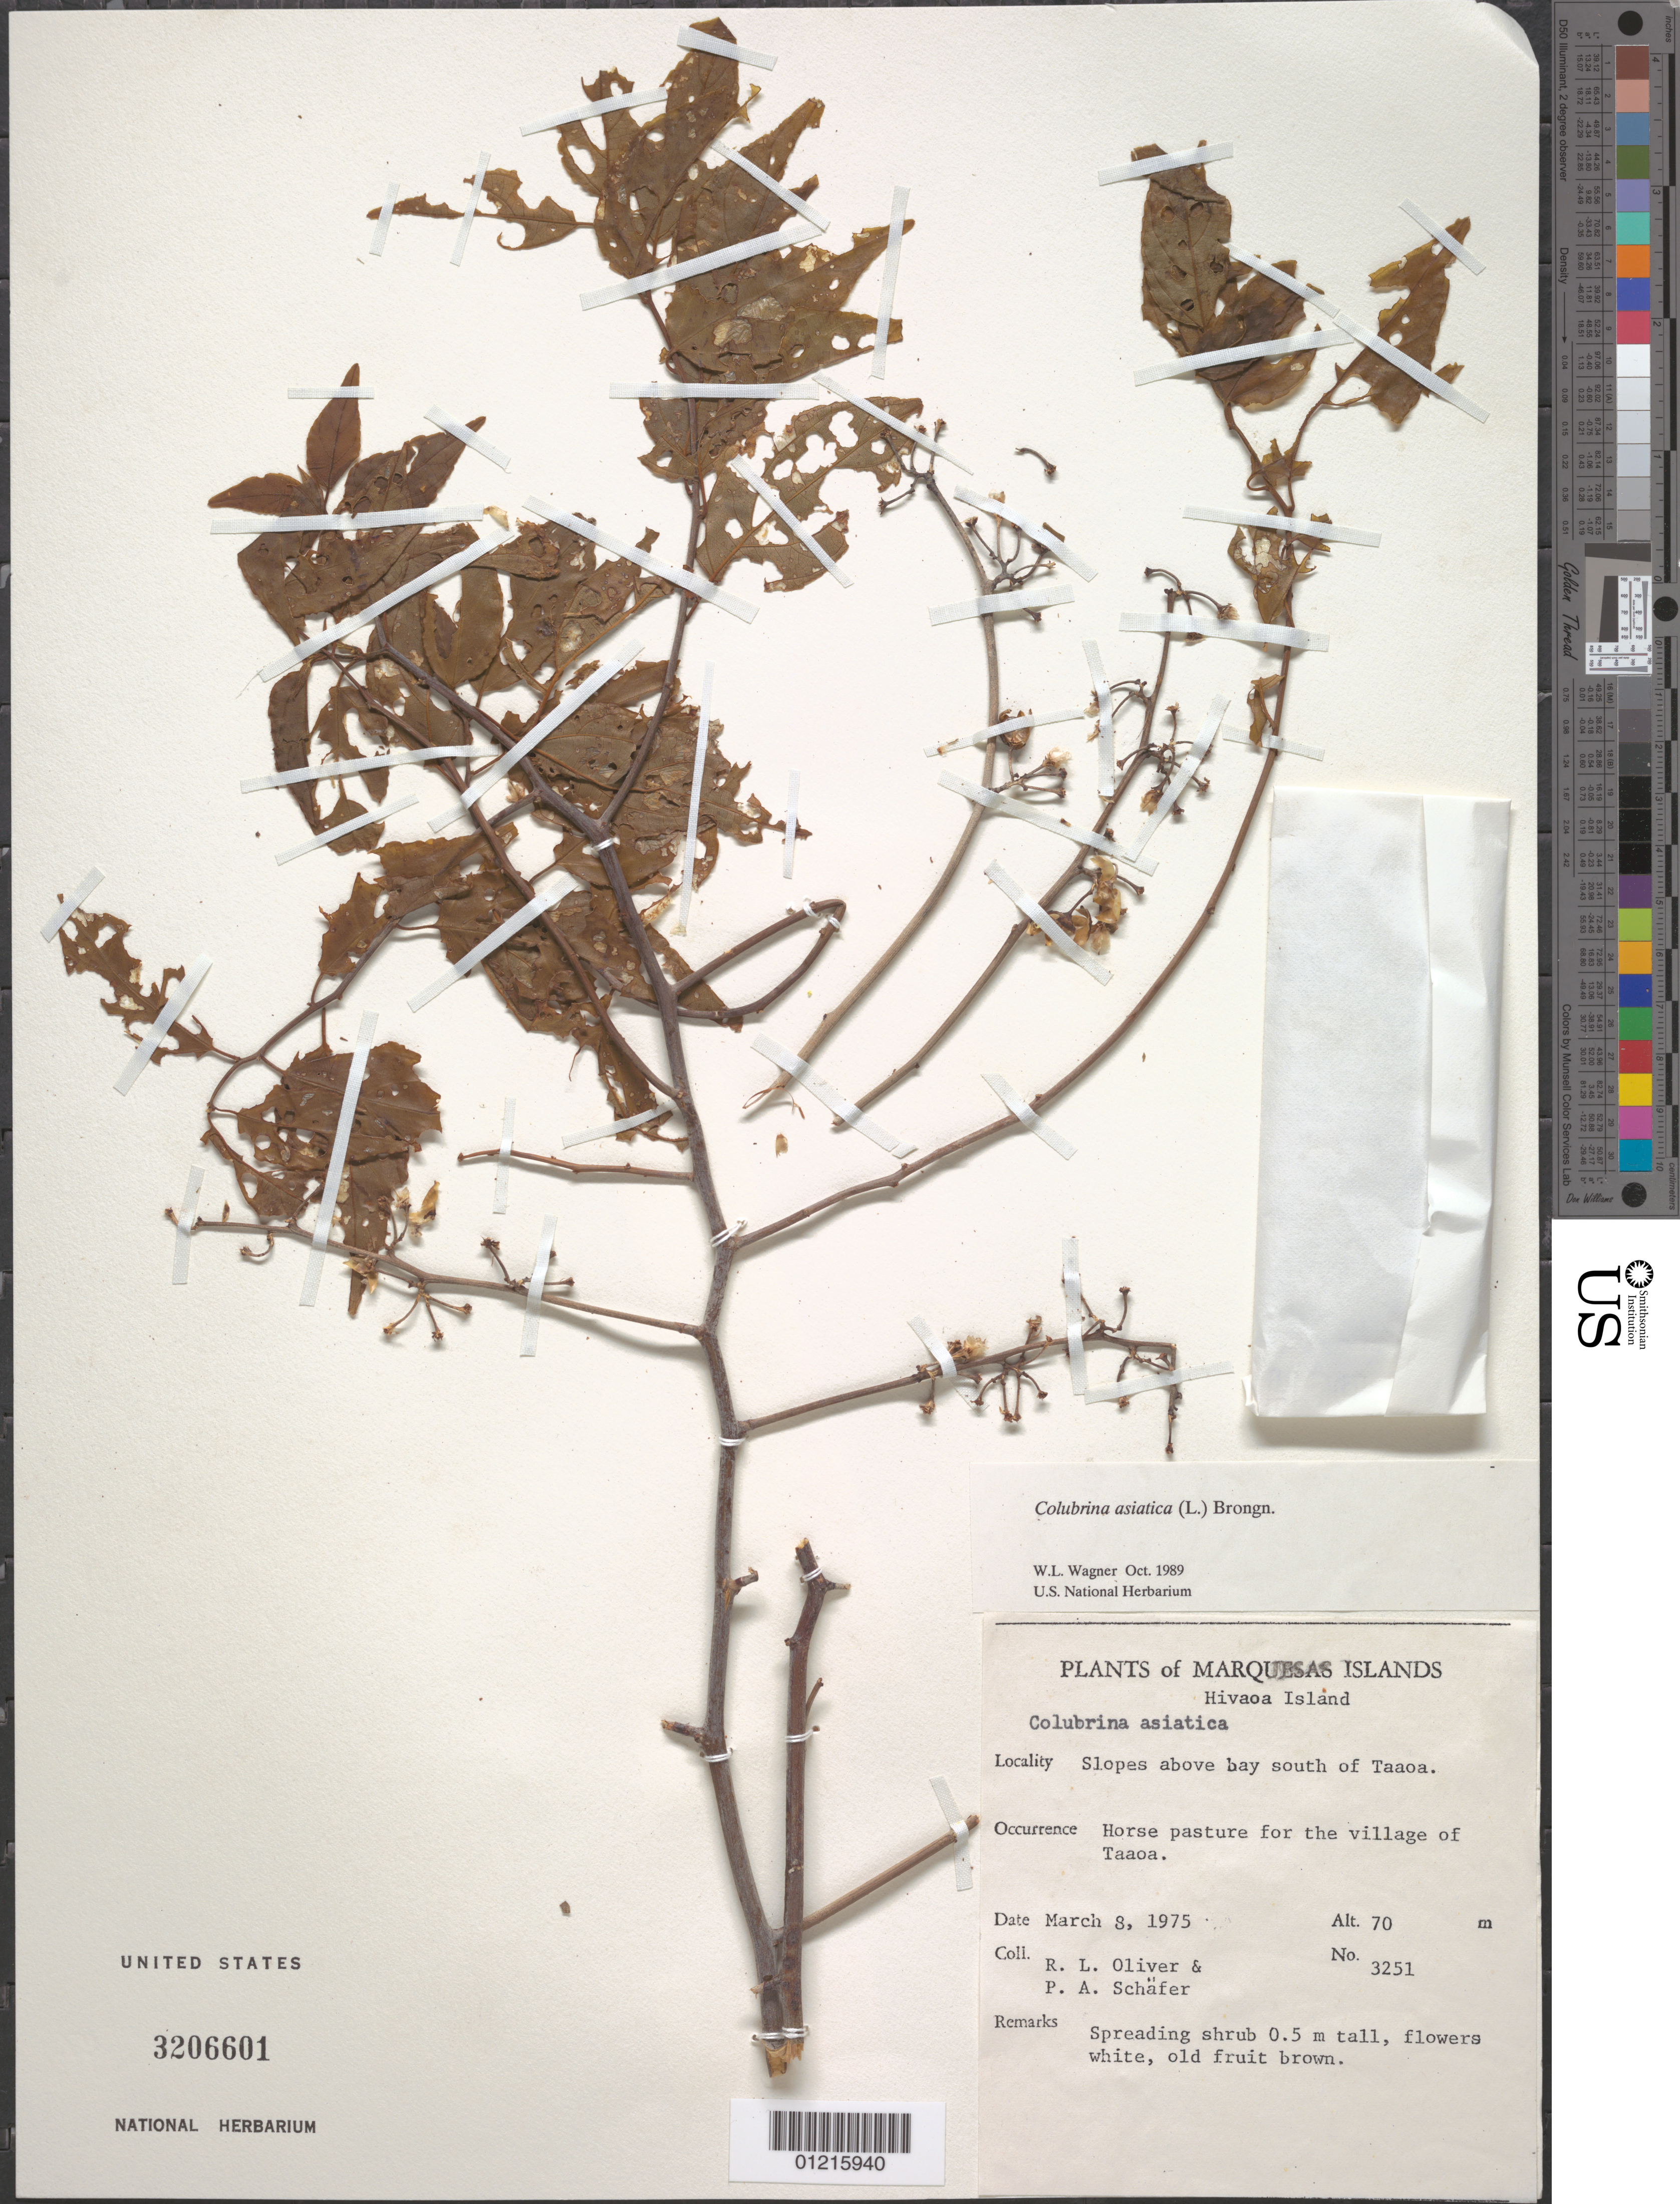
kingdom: Plantae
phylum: Tracheophyta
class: Magnoliopsida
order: Rosales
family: Rhamnaceae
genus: Colubrina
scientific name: Colubrina asiatica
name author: (L.) Brongn.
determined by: Wagner, W. L., (BOT), Smithsonian Institution - National Museum of Natural History (UNITED STATES)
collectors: R. L. Oliver & P. A. Schäfer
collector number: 3251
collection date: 1975-03-08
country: French Polynesia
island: Hiva Oa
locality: slopes above bay S of Taaoa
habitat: Horse pasture for the village of Taaoa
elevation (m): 70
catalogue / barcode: US 3206601